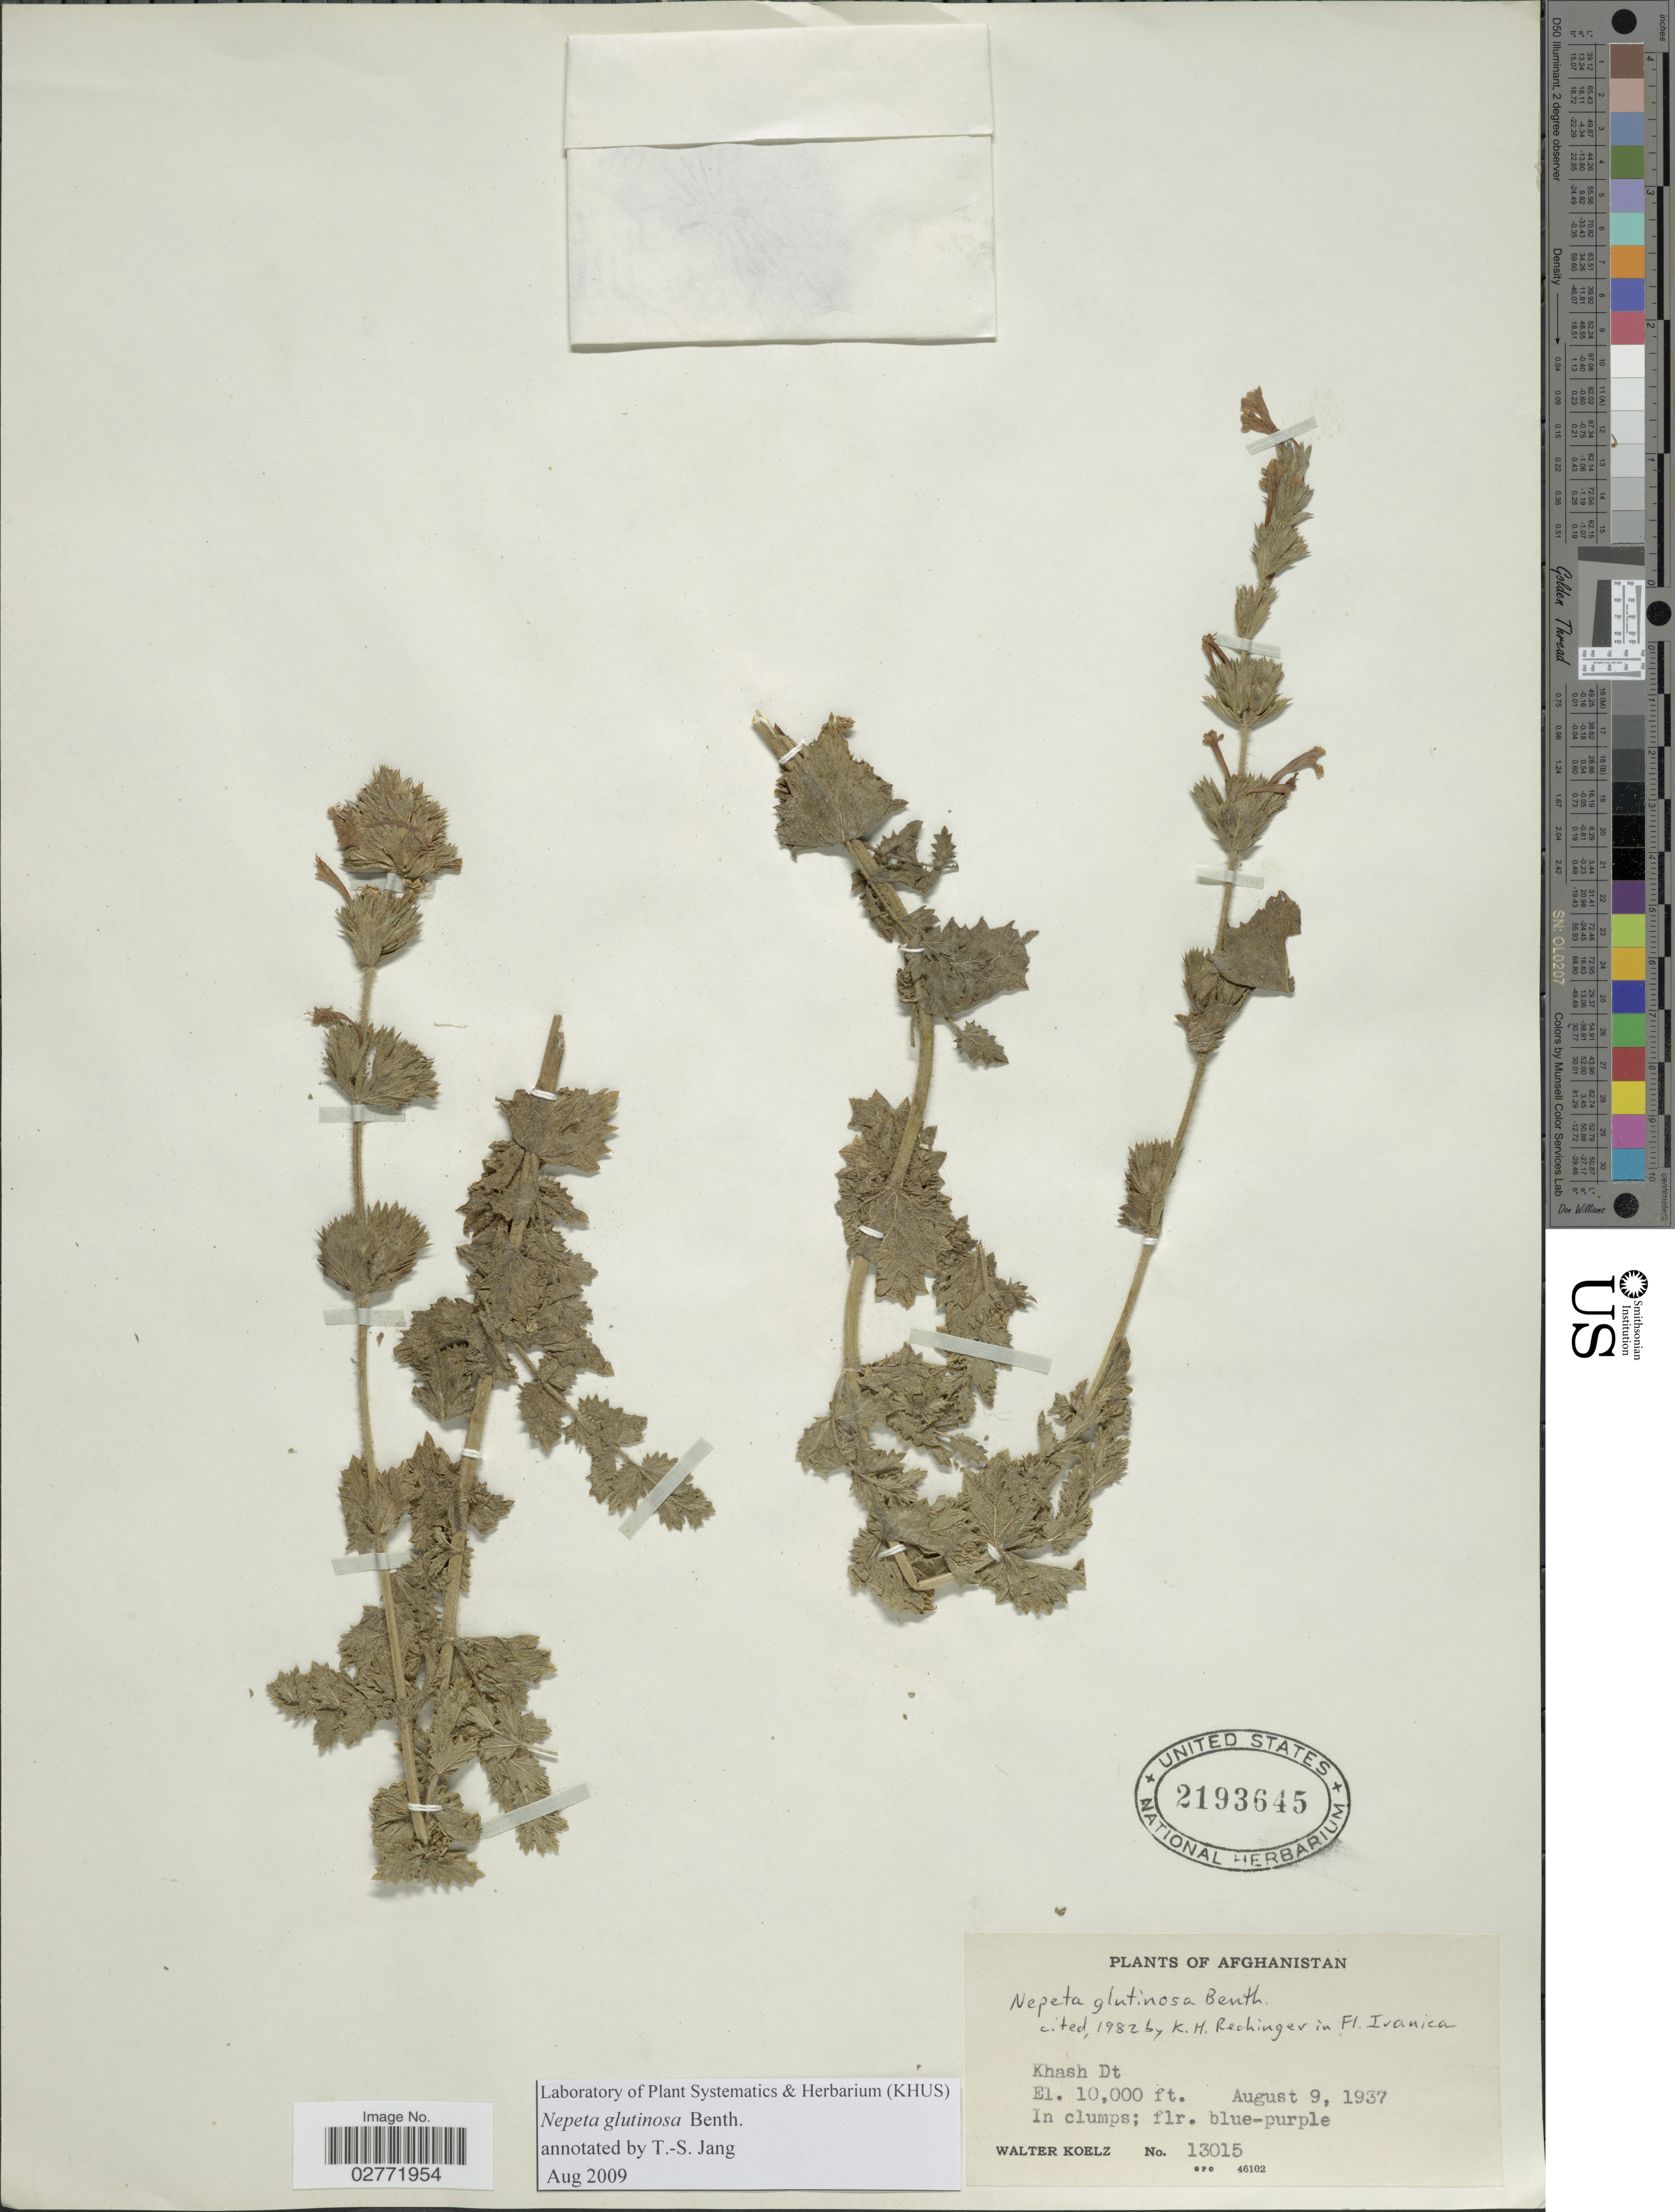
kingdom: Plantae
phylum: Tracheophyta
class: Magnoliopsida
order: Lamiales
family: Lamiaceae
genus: Nepeta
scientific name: Nepeta glutinosa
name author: Benth.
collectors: W. N. Koelz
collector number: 13015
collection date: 1937-08-09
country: Afghanistan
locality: Khash Dt.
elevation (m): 3048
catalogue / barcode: US 2193645